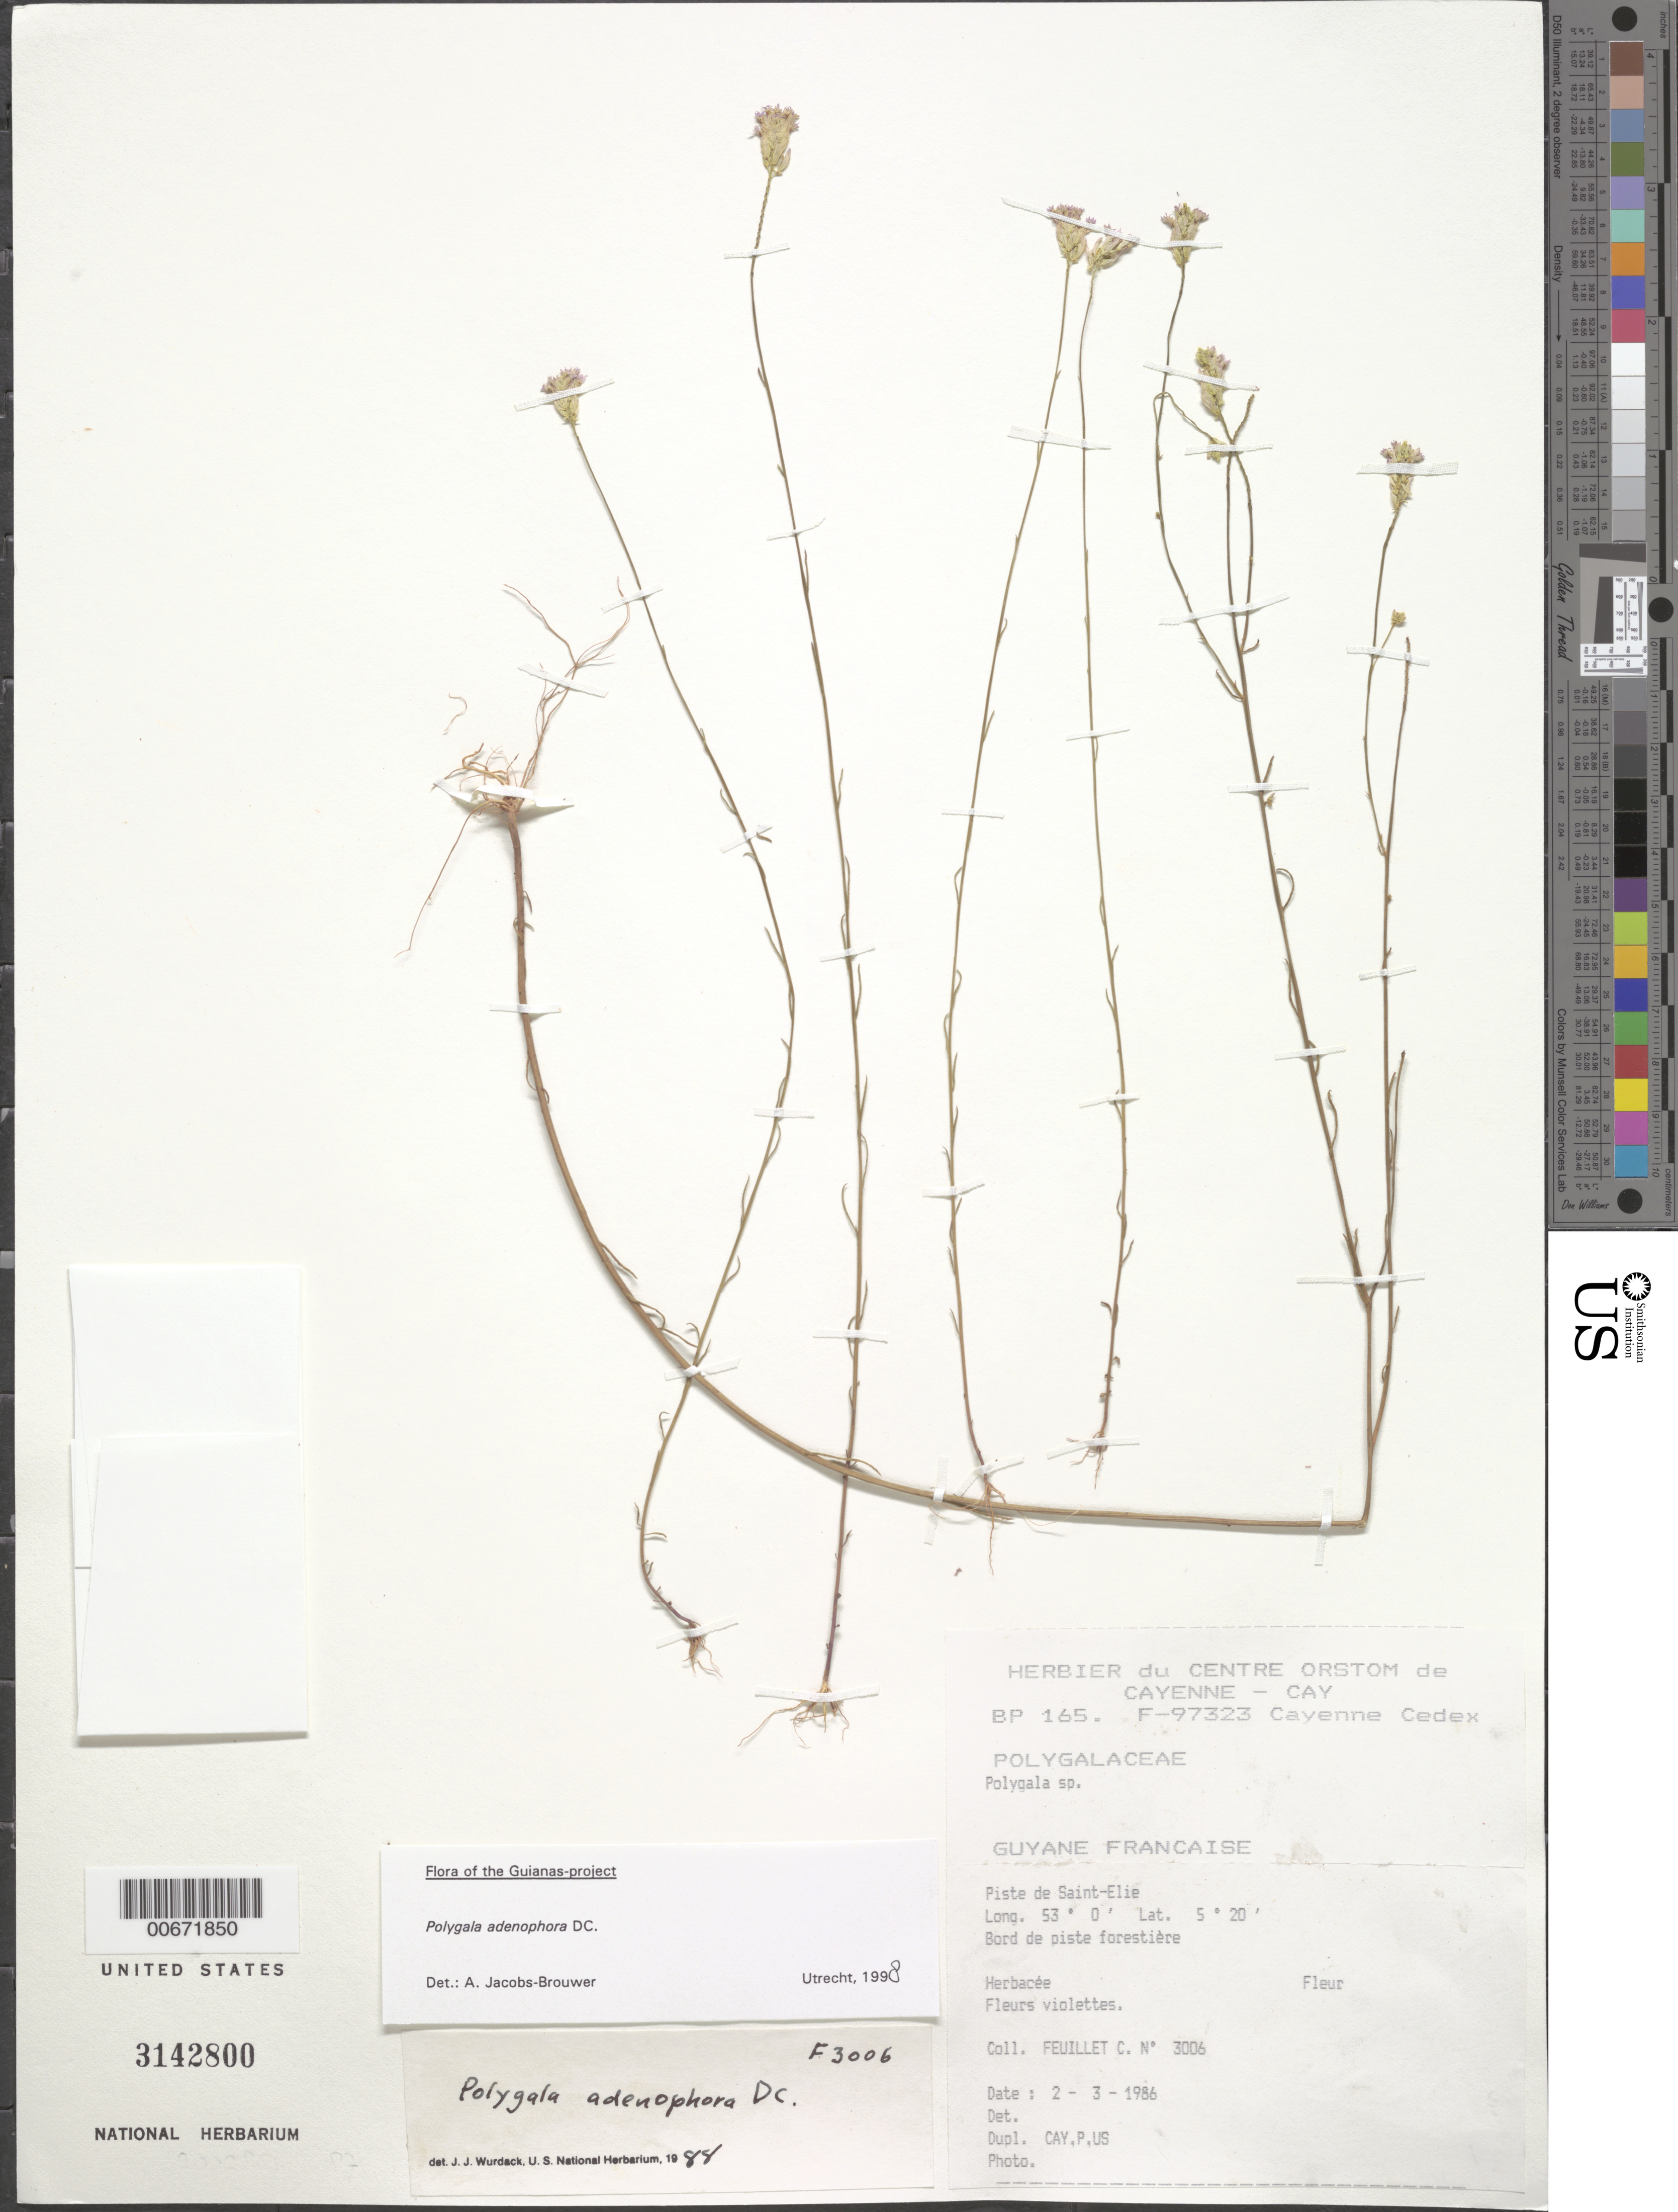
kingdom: Plantae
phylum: Tracheophyta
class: Magnoliopsida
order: Fabales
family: Polygalaceae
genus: Polygala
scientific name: Polygala adenophora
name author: DC.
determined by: Jacobs-Brouwer, A.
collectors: C. Feuillet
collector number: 3006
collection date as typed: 2-Mar-86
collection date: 1986-03-02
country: French Guiana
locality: Piste de Saint-Élie, W of Sinnamary, Sinnamary Basin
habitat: Along forest trail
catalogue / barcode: US 3142800